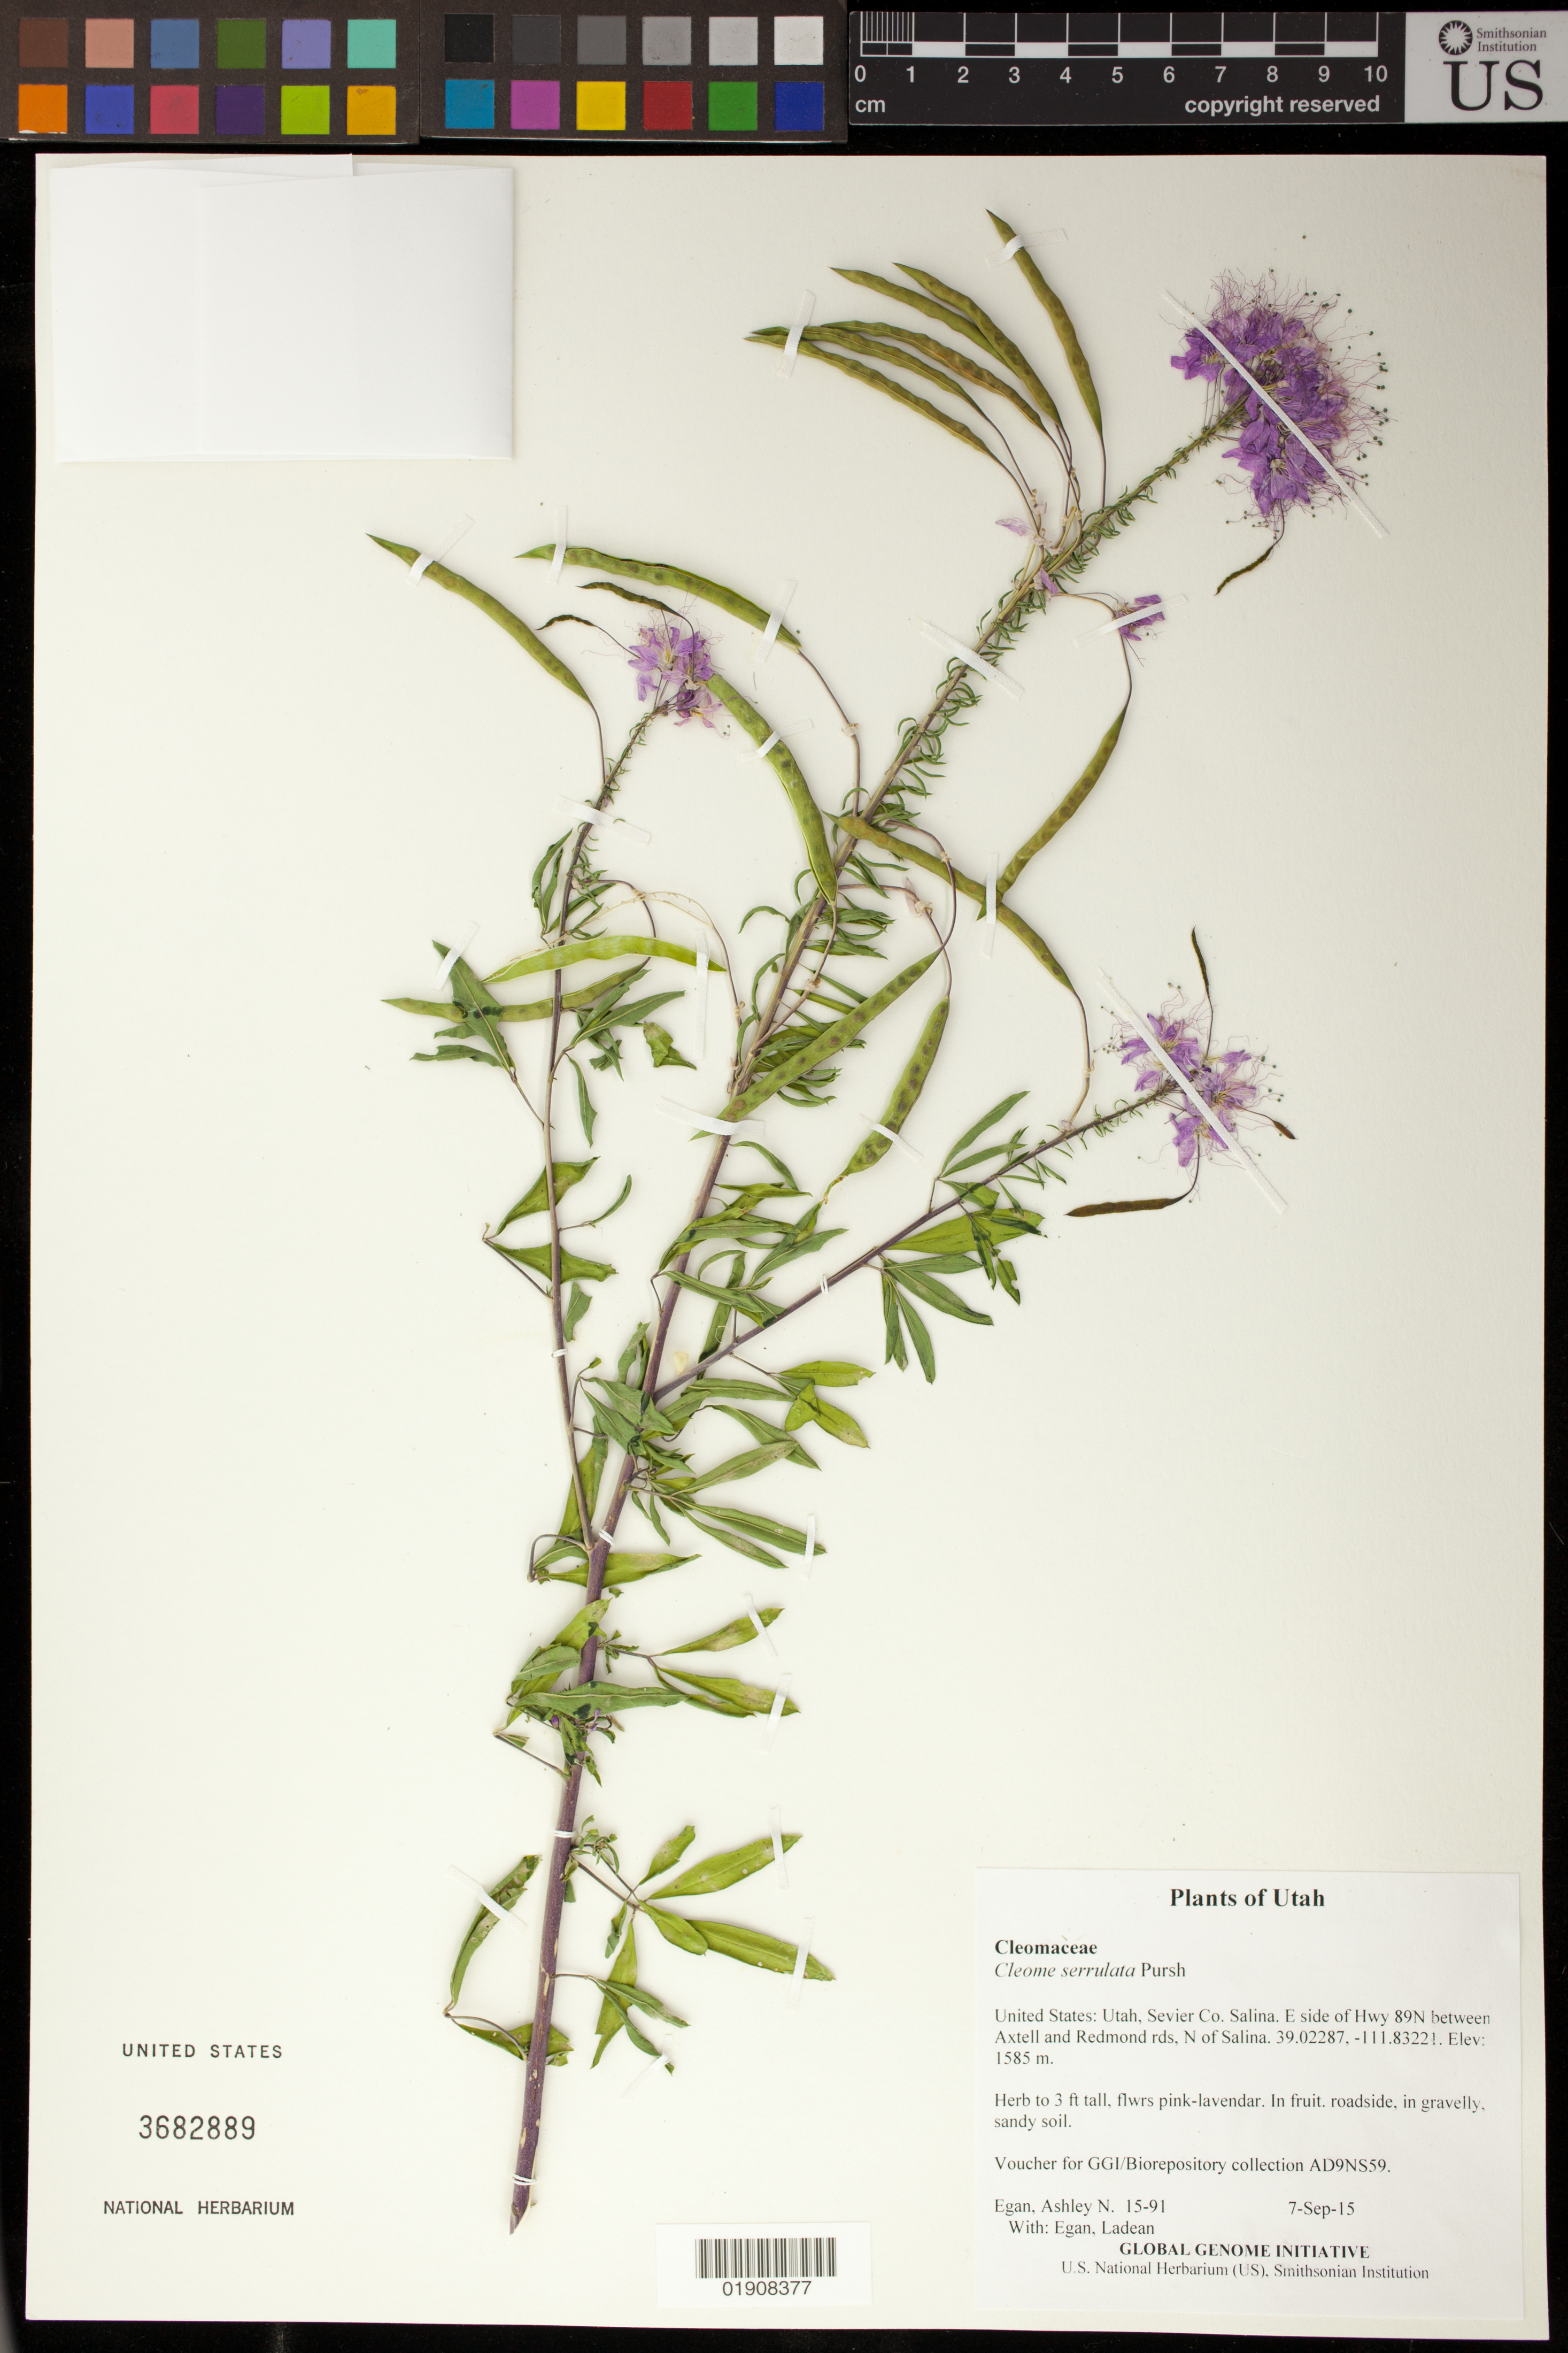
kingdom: Plantae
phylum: Tracheophyta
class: Magnoliopsida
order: Brassicales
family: Cleomaceae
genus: Cleomella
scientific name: Cleomella serrulata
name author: (Pursh) Roalson & J.C. Hall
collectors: A. N. Egan & L. Egan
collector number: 15-91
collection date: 2015-09-07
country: United States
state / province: Utah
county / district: Sevier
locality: Salina. E side of Hwy 89N between Axtell and Redmond rds, N of Salina.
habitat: roadside, in gravelly, sandy soil.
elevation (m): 1585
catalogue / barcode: US 3682889